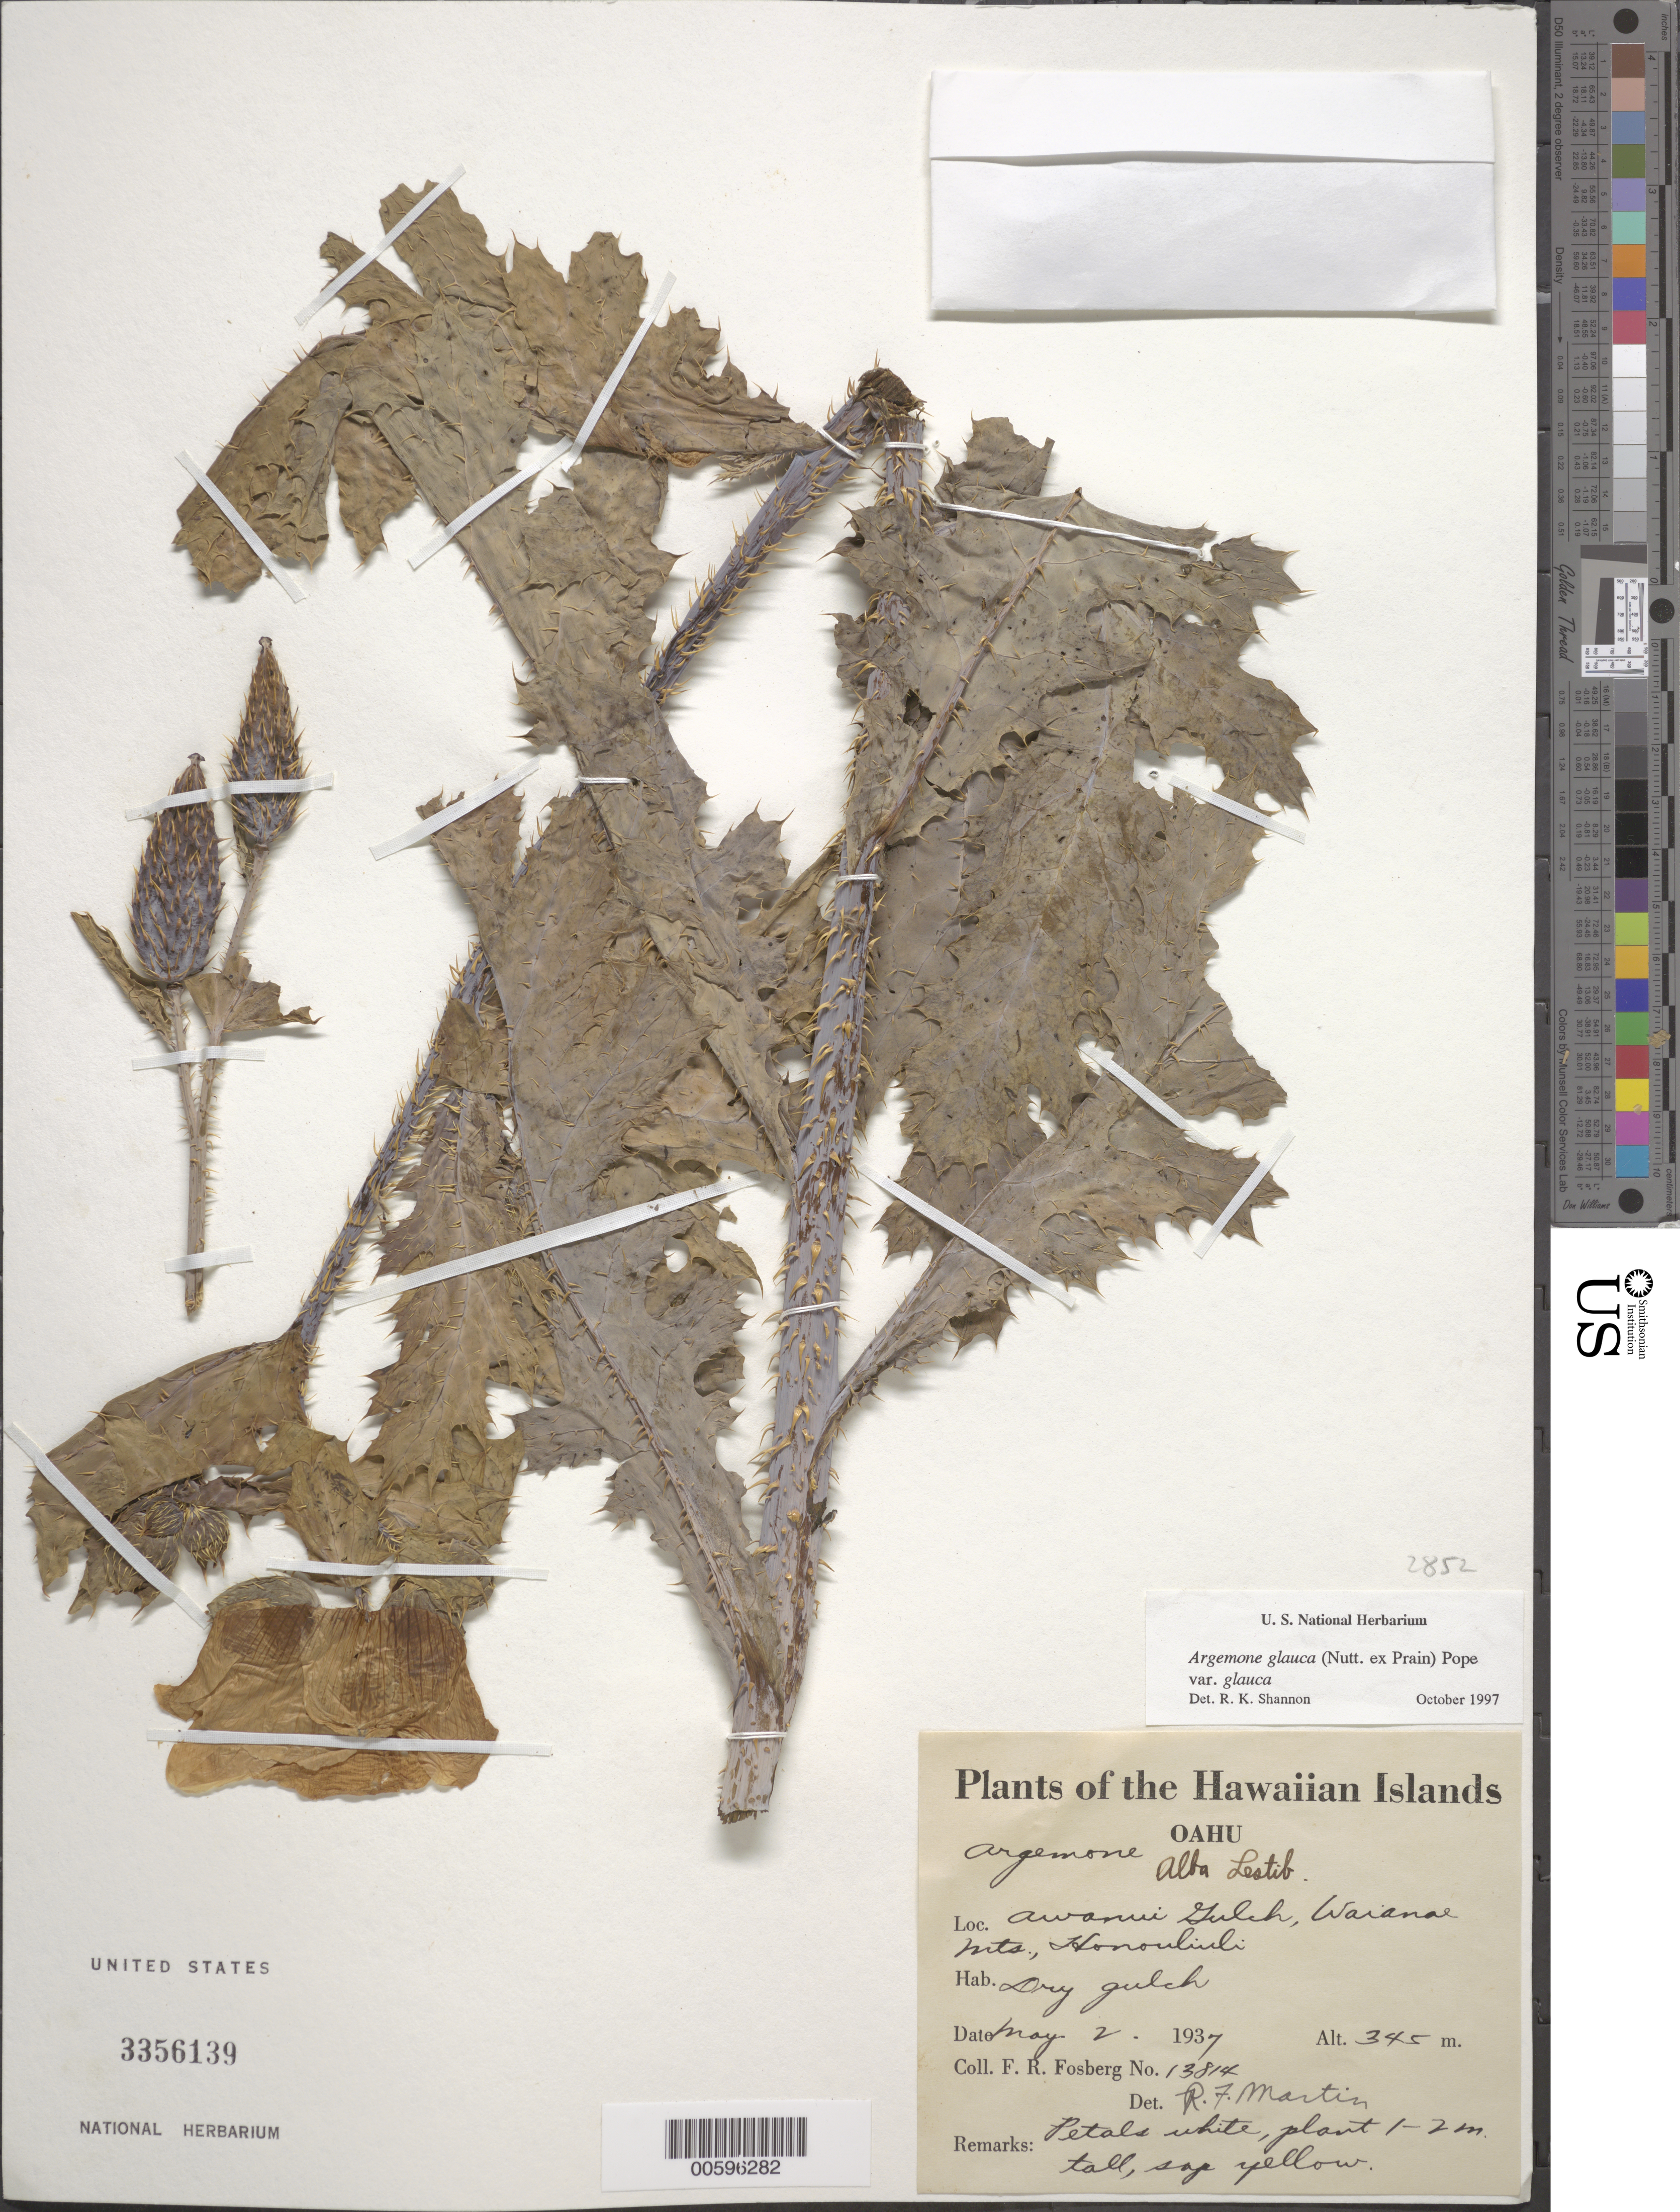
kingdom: Plantae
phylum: Tracheophyta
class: Magnoliopsida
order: Ranunculales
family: Papaveraceae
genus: Argemone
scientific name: Argemone glauca var. glauca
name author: (Nutt. ex Prain) Pope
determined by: Shannon, R. K., (UNITED STATES)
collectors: F. R. Fosberg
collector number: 13814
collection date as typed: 2 May 1937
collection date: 1937-05-02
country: United States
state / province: Hawaii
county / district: Honolulu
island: Oahu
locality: Awanui Gulch, Waianae Mts., Honouliuli.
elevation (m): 345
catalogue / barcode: US 3356139